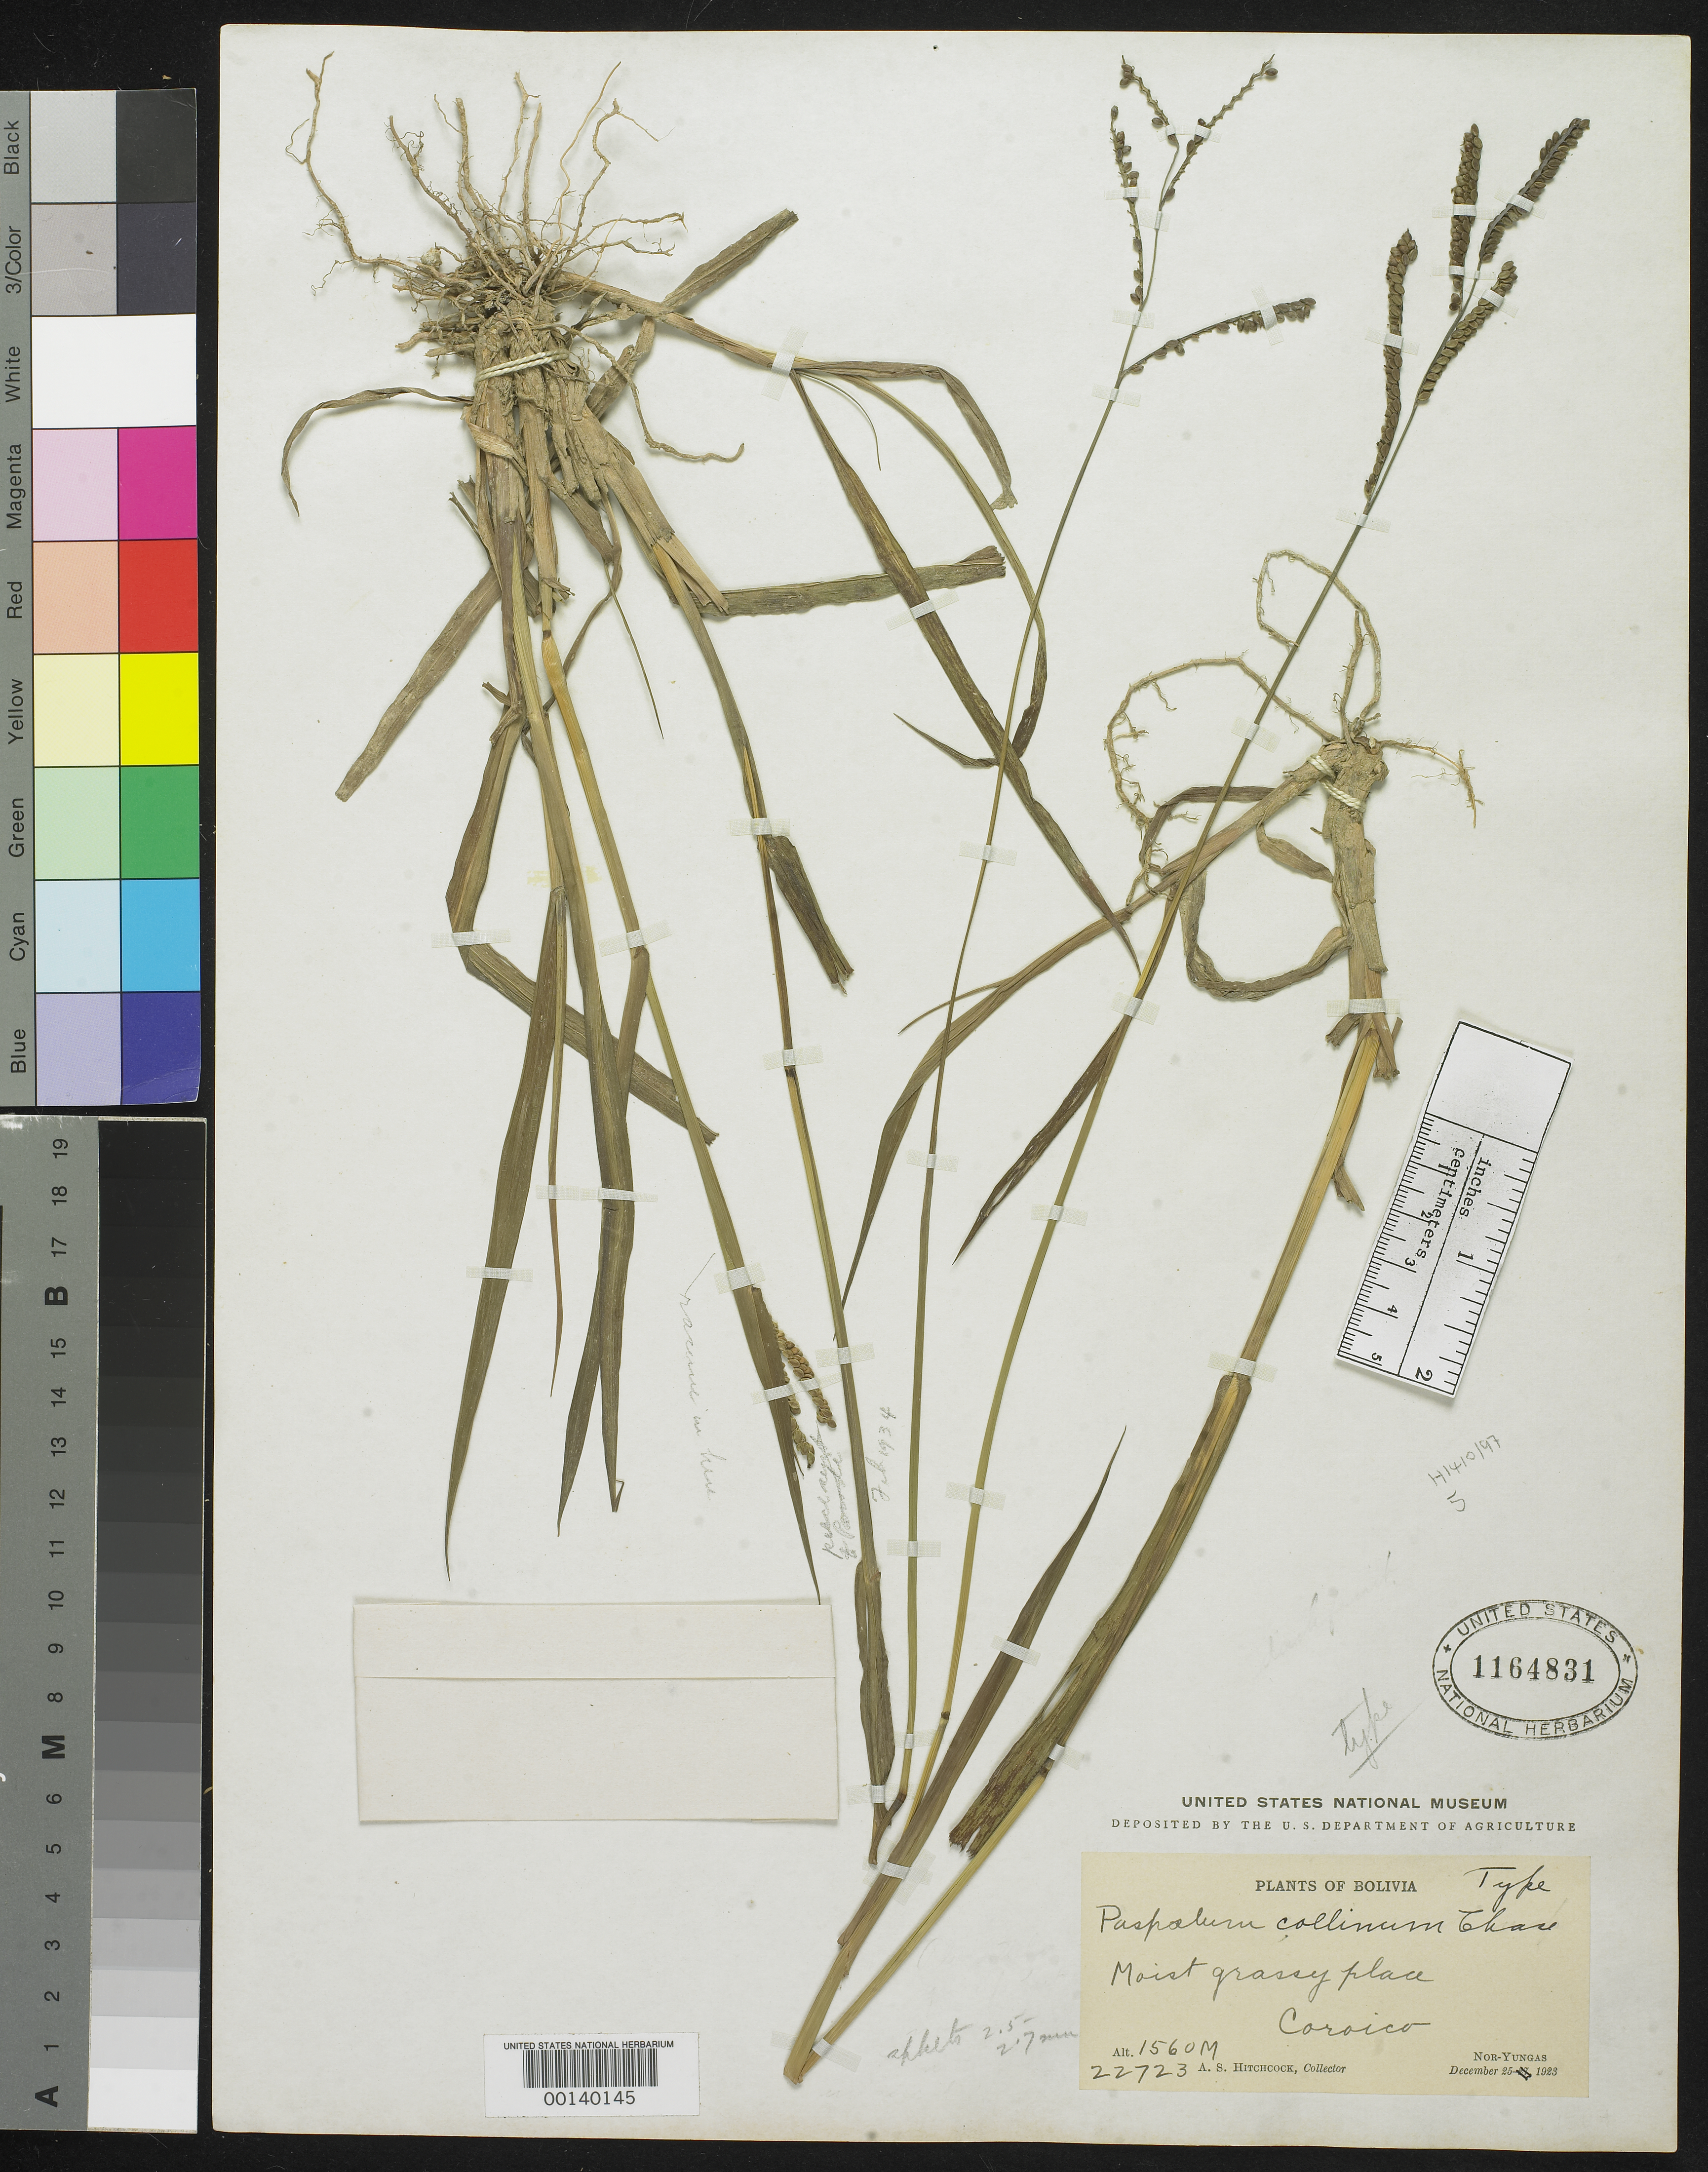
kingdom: Plantae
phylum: Tracheophyta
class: Liliopsida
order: Poales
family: Poaceae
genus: Paspalum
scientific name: Paspalum collinum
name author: Chase in Hitchc.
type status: Holotype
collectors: A. S. Hitchcock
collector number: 22723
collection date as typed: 25 Dec 1923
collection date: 1923-12-25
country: Bolivia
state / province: La Paz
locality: Coroico, Nor Yungas.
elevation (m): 1560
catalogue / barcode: US 1164831